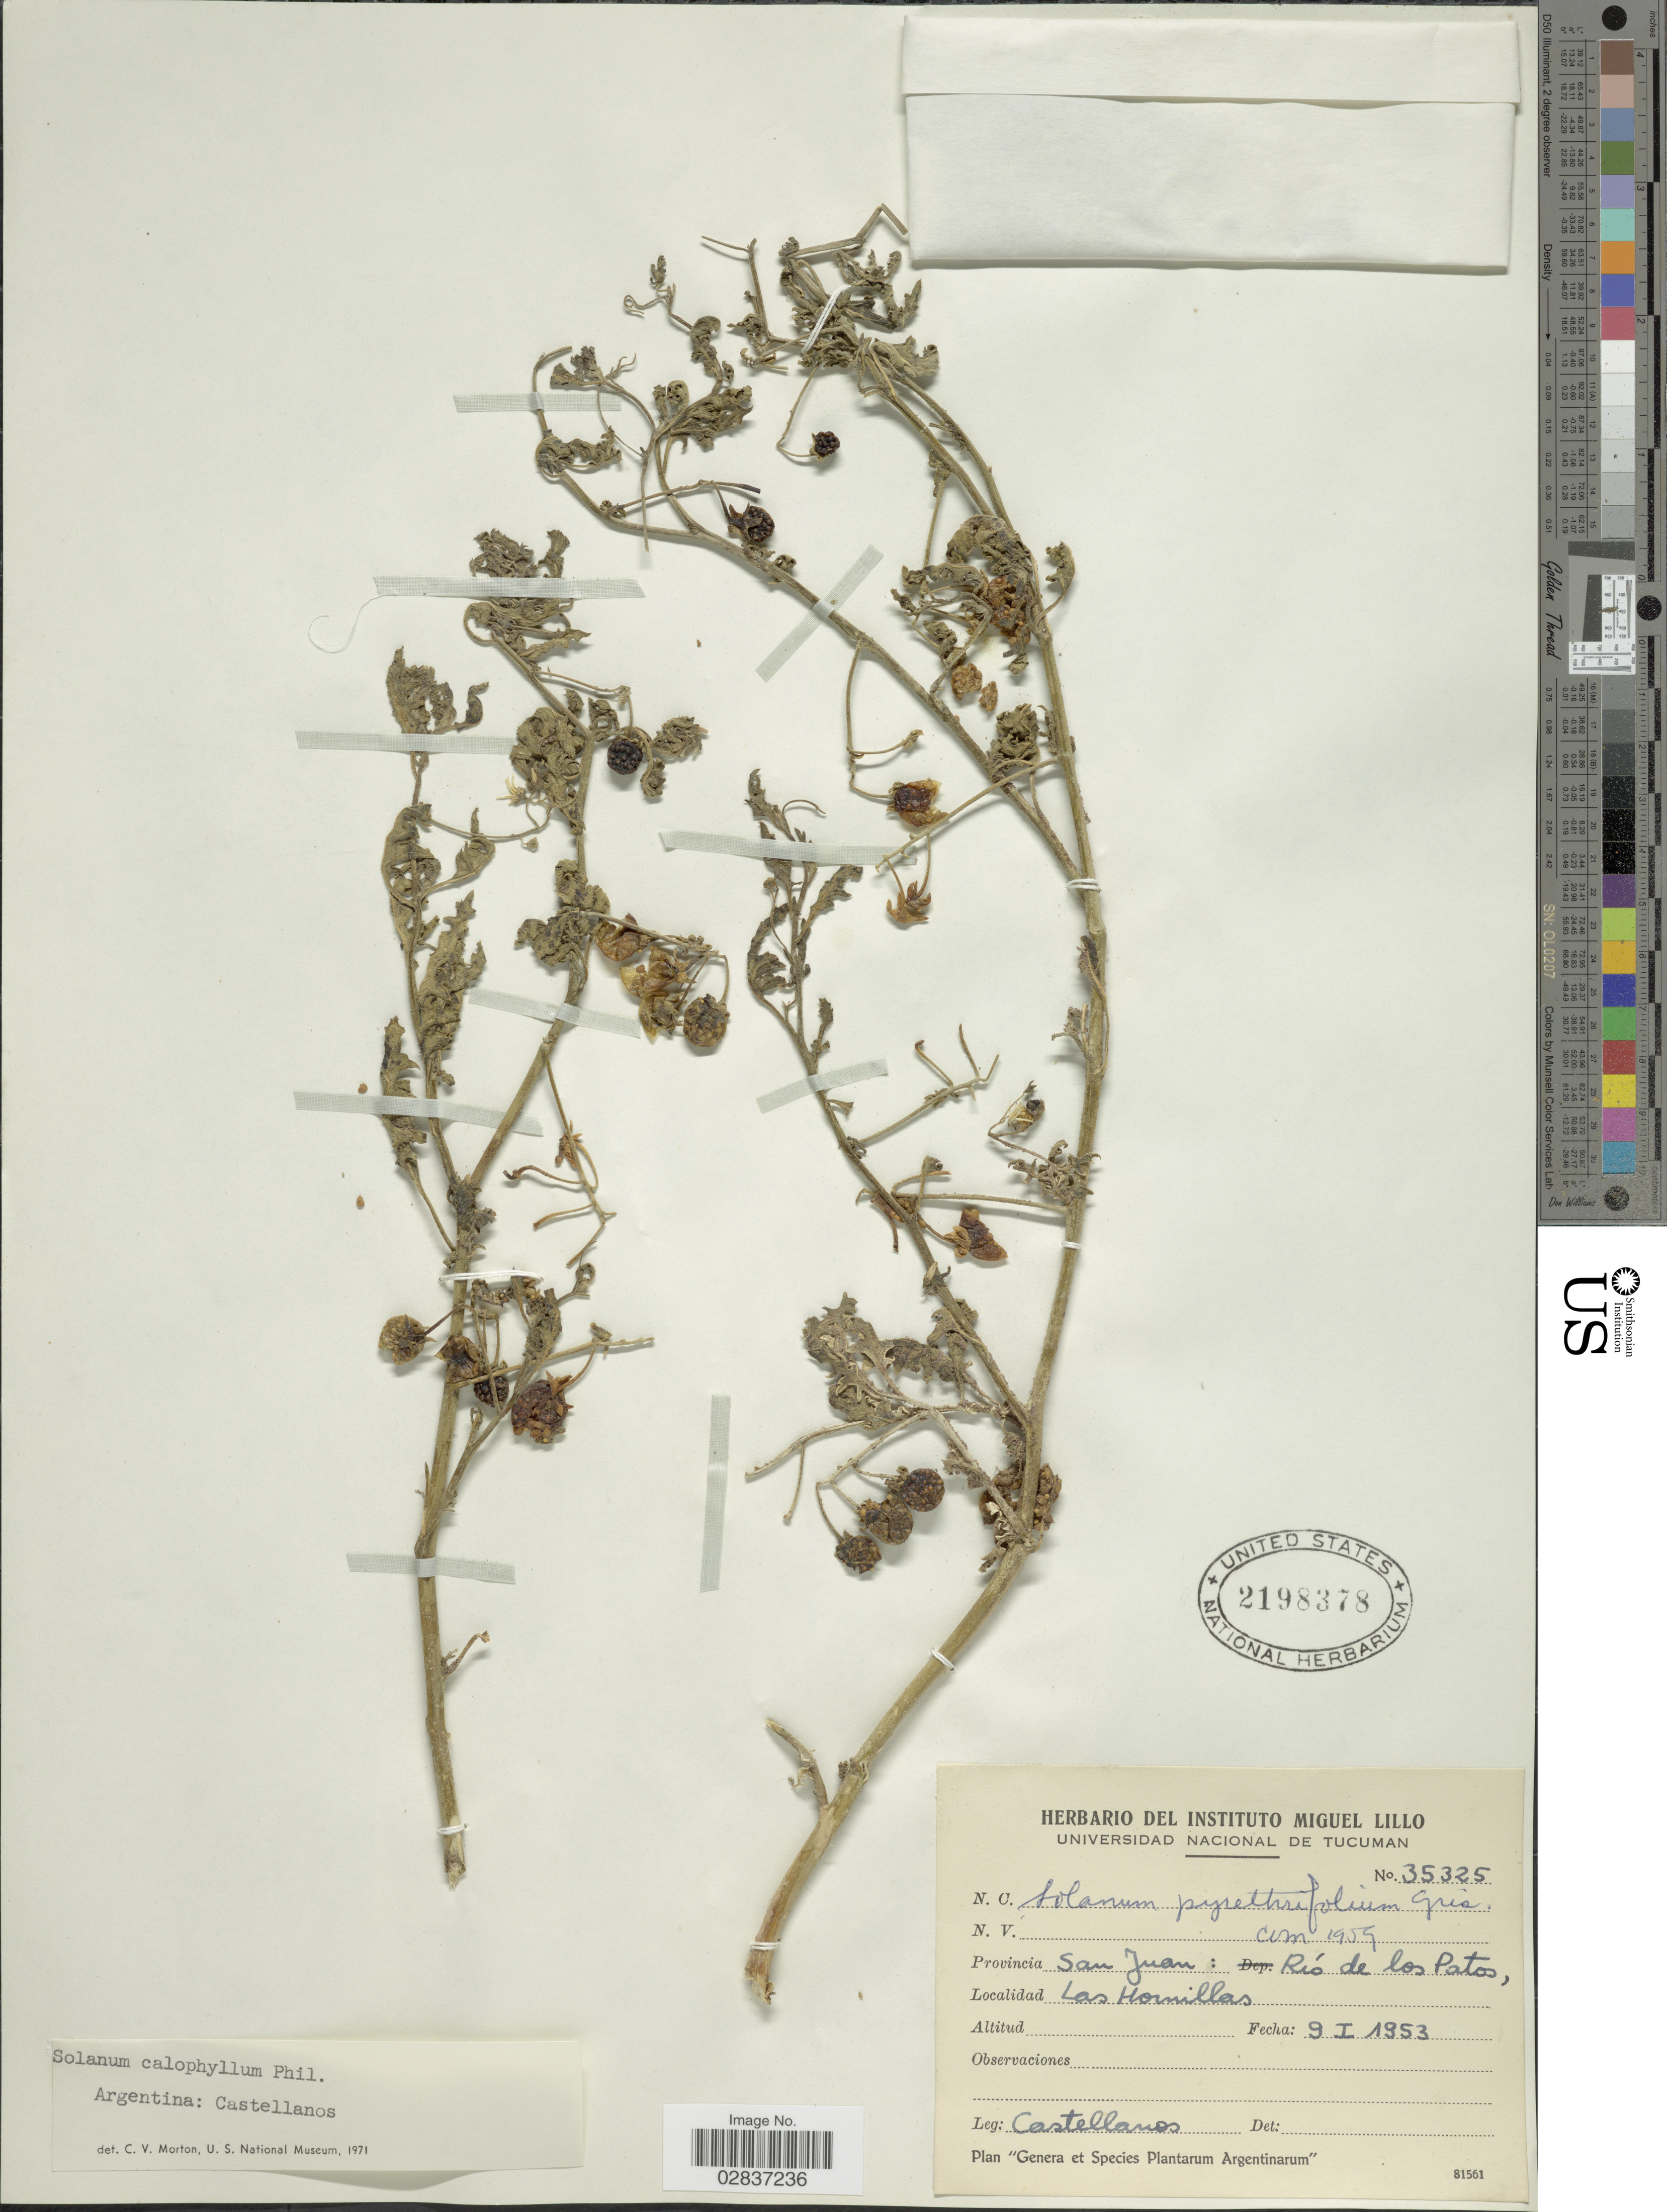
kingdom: Plantae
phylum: Tracheophyta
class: Magnoliopsida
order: Solanales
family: Solanaceae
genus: Solanum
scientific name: Solanum calophyllum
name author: Phil.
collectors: -- Castellanos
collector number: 35325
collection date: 1953-01-09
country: Argentina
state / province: San Juan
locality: Provincia San Juan: Río de los Patos, Las Hormillas.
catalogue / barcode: US 2198378